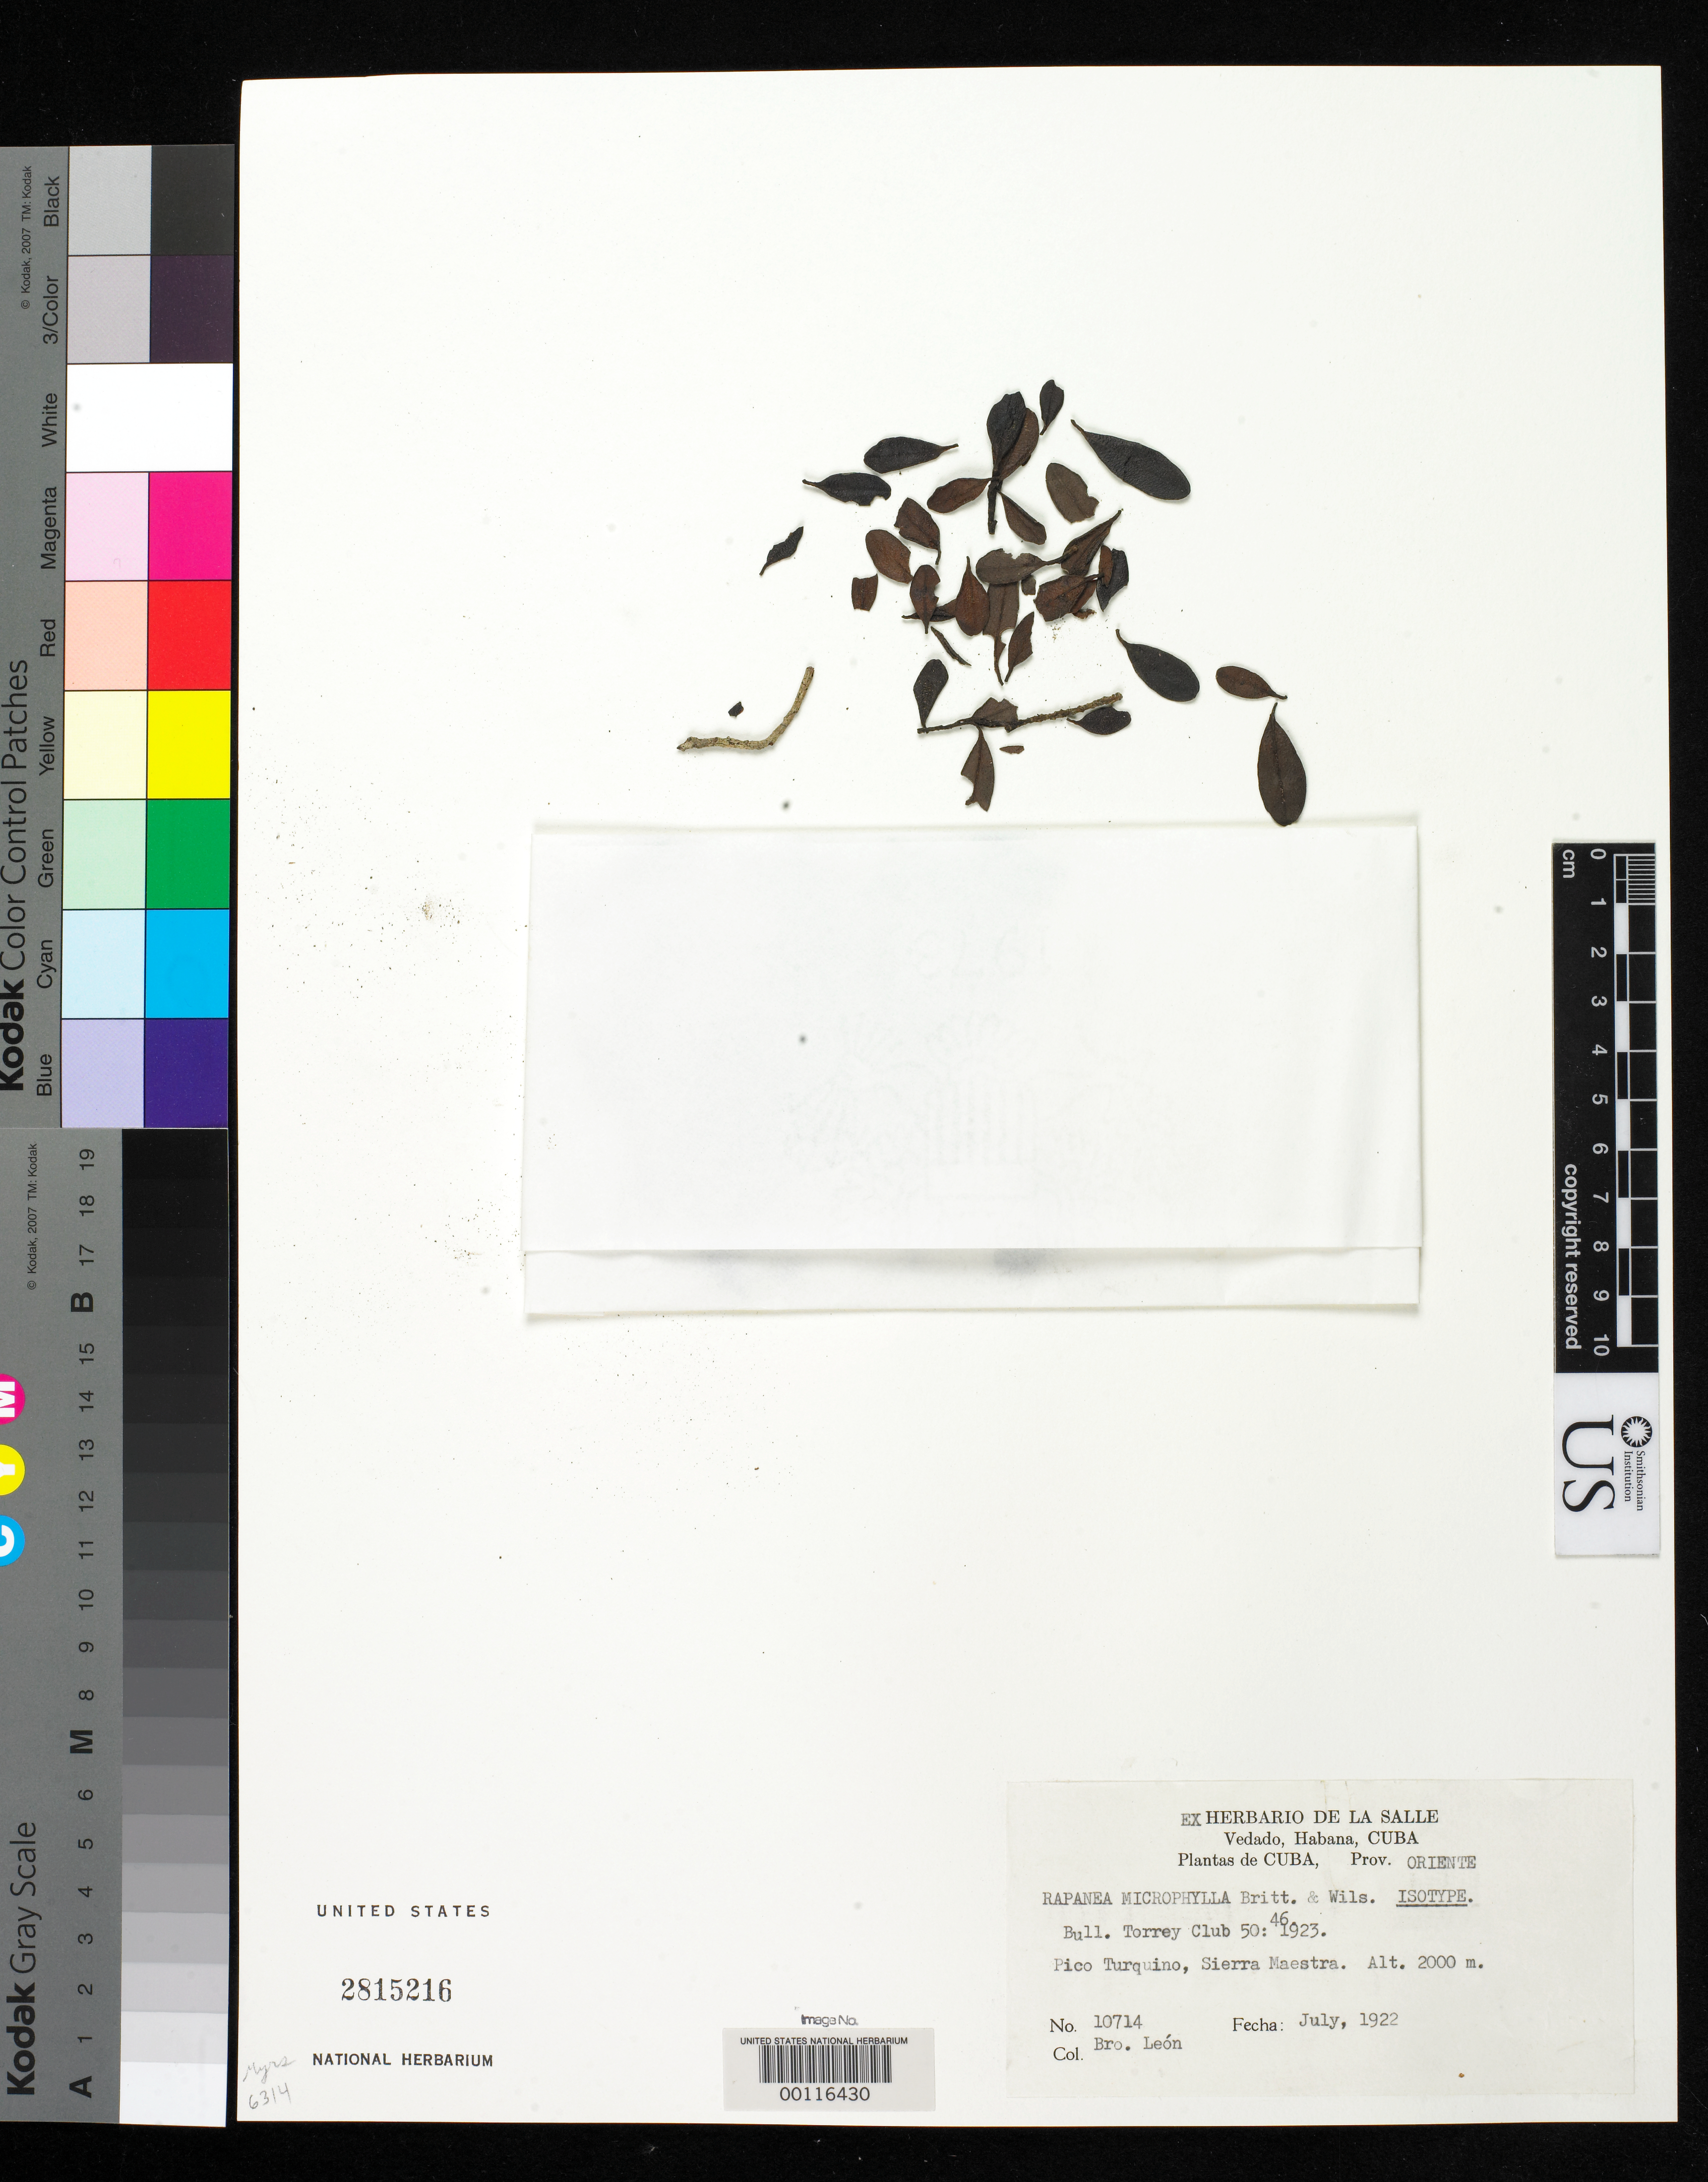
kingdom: Plantae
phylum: Tracheophyta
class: Magnoliopsida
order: Ericales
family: Primulaceae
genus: Rapanea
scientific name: Rapanea microphylla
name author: Britton & P. Wilson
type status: Isotype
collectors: Bro. León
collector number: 10714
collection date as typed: Jul 1922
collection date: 1922-07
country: Cuba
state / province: Oriente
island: Greater Antilles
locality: Pico Turquino, Sierra Maestra.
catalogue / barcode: US 2815216